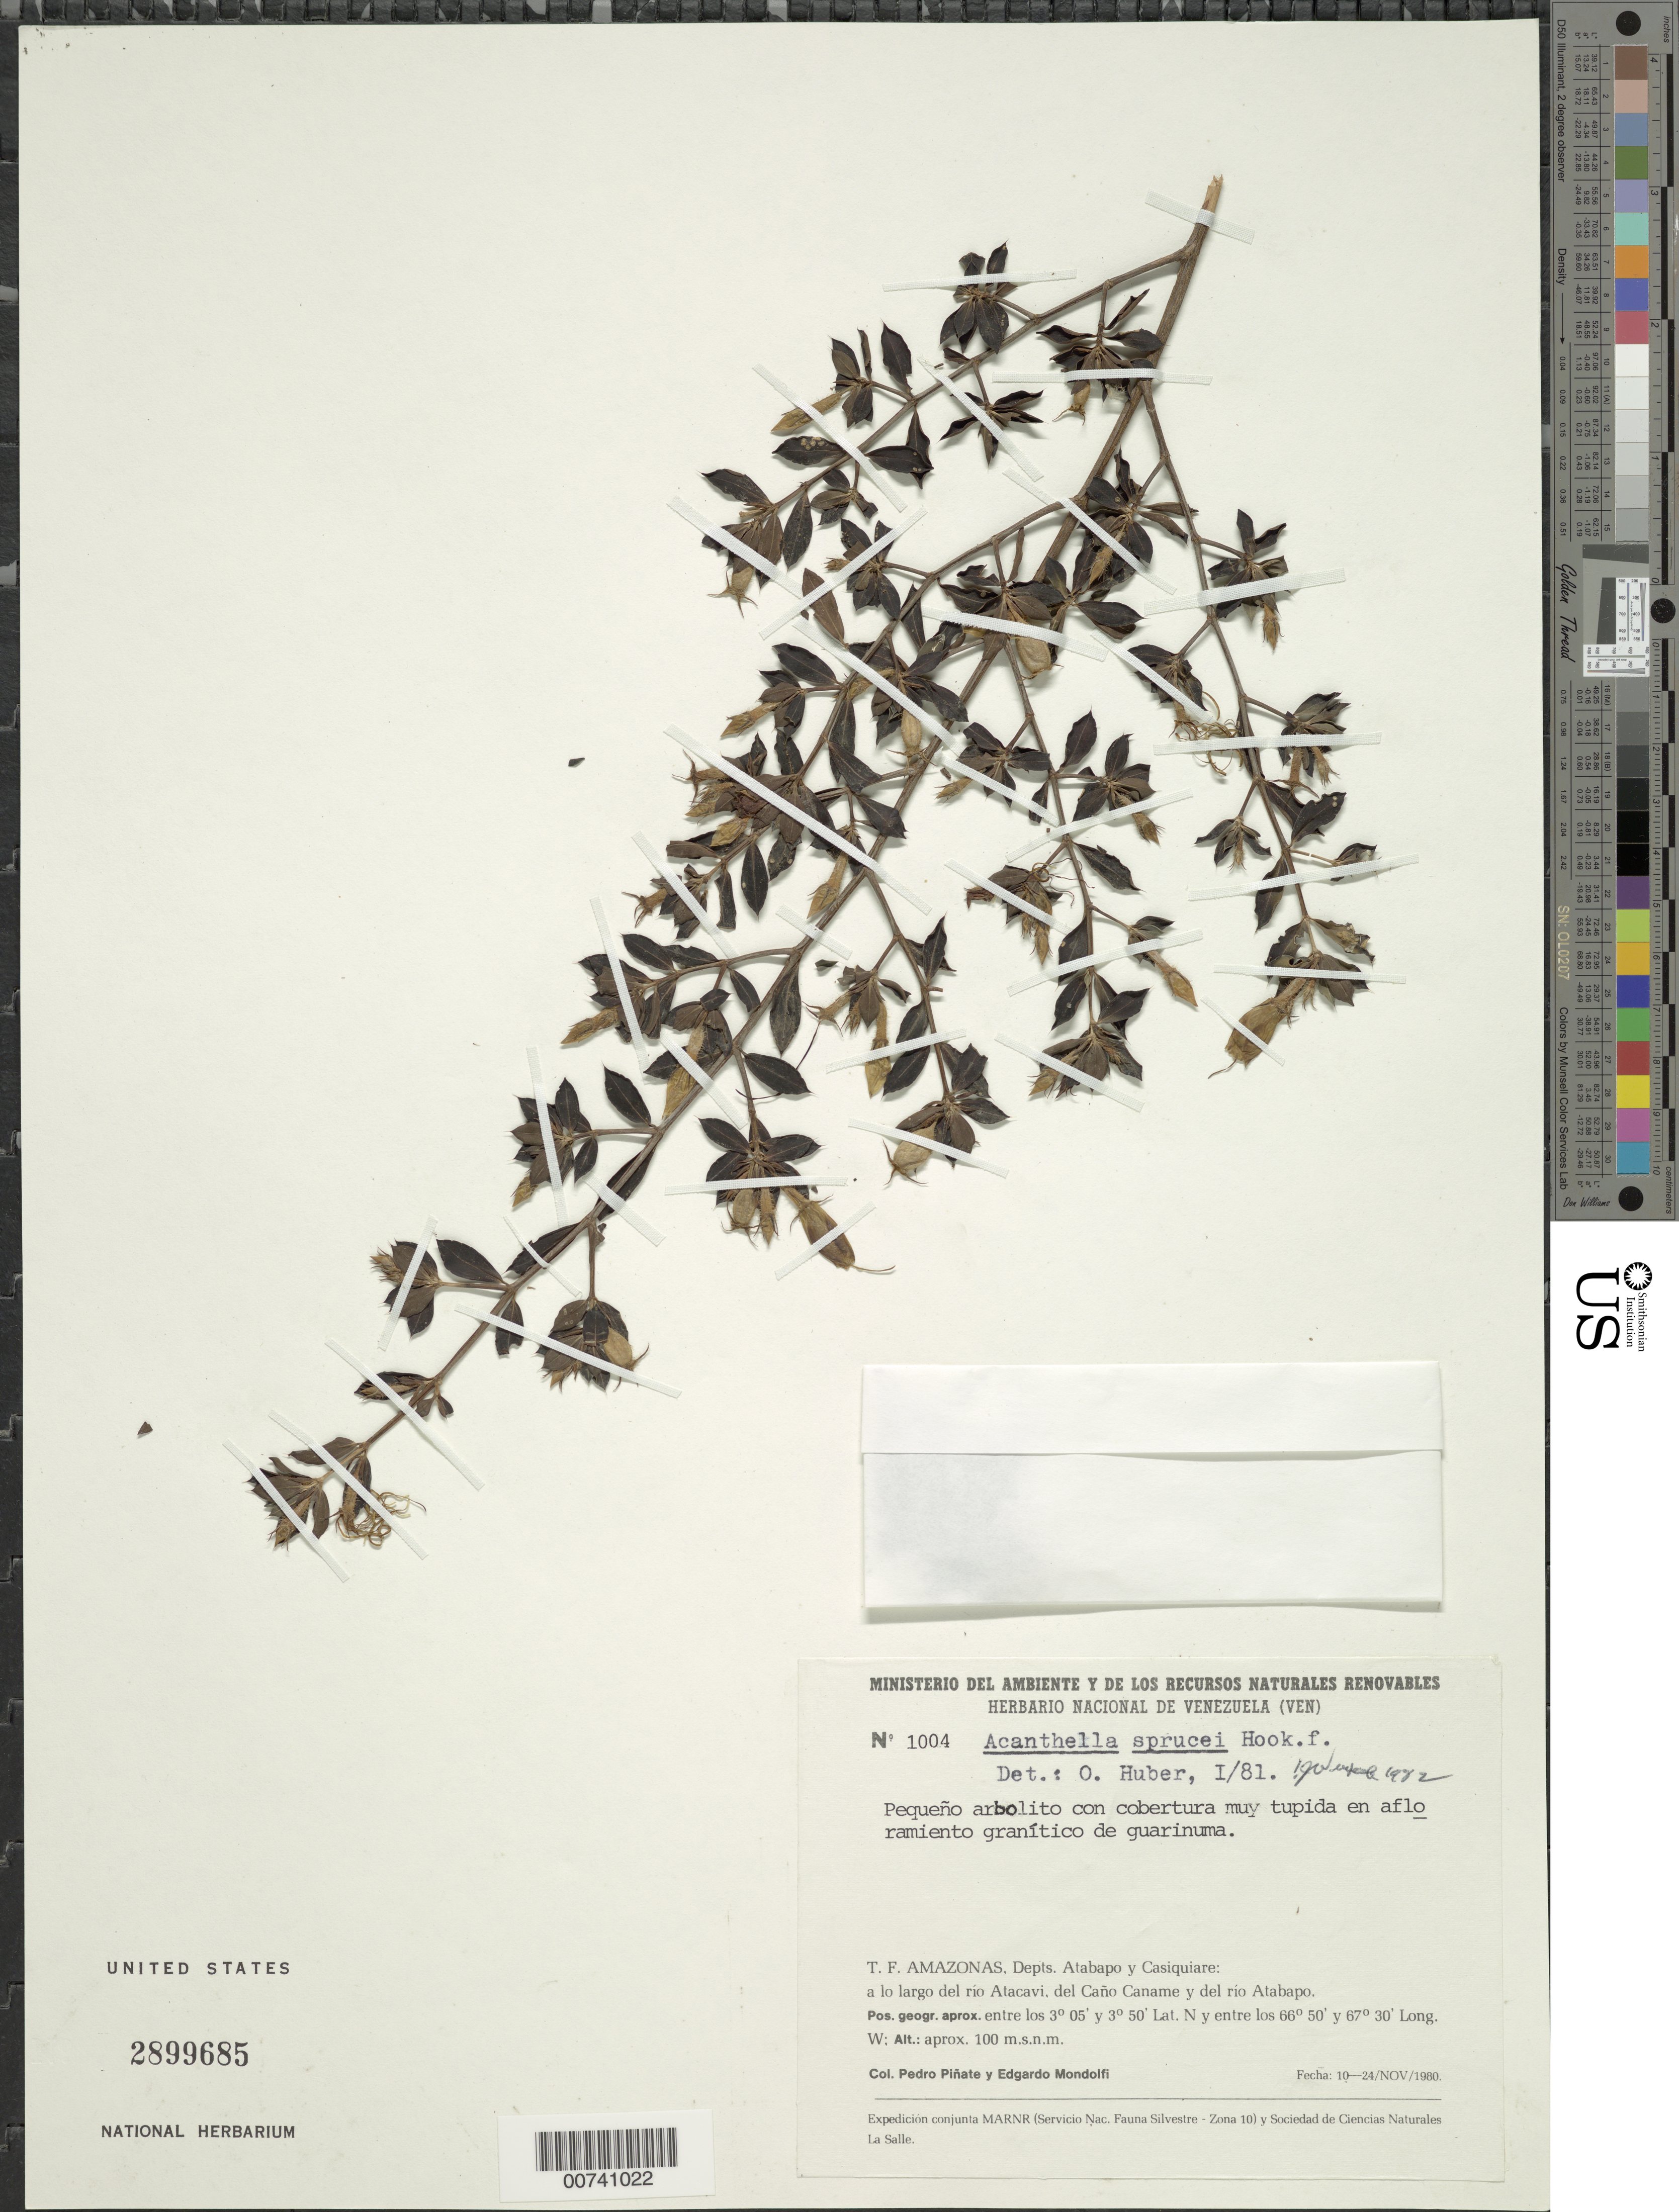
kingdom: Plantae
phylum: Tracheophyta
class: Magnoliopsida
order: Myrtales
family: Melastomataceae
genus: Acanthella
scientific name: Acanthella sprucei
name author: Benth. & Hook. f.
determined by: Wurdack, John J., (US), US (UNITED STATES)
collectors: P. Piñate & E. Mondolfi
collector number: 1004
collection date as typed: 10-Nov-80 to 24-Nov-80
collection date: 1980-11-10/1980-11-24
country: Venezuela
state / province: Amazonas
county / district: Atabapo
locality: Río Atacavi, Caño Caname & Río Atabapo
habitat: con cobertura muy tupidaen afloramiento granitico de guarinuma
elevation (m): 100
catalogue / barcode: US 2899685